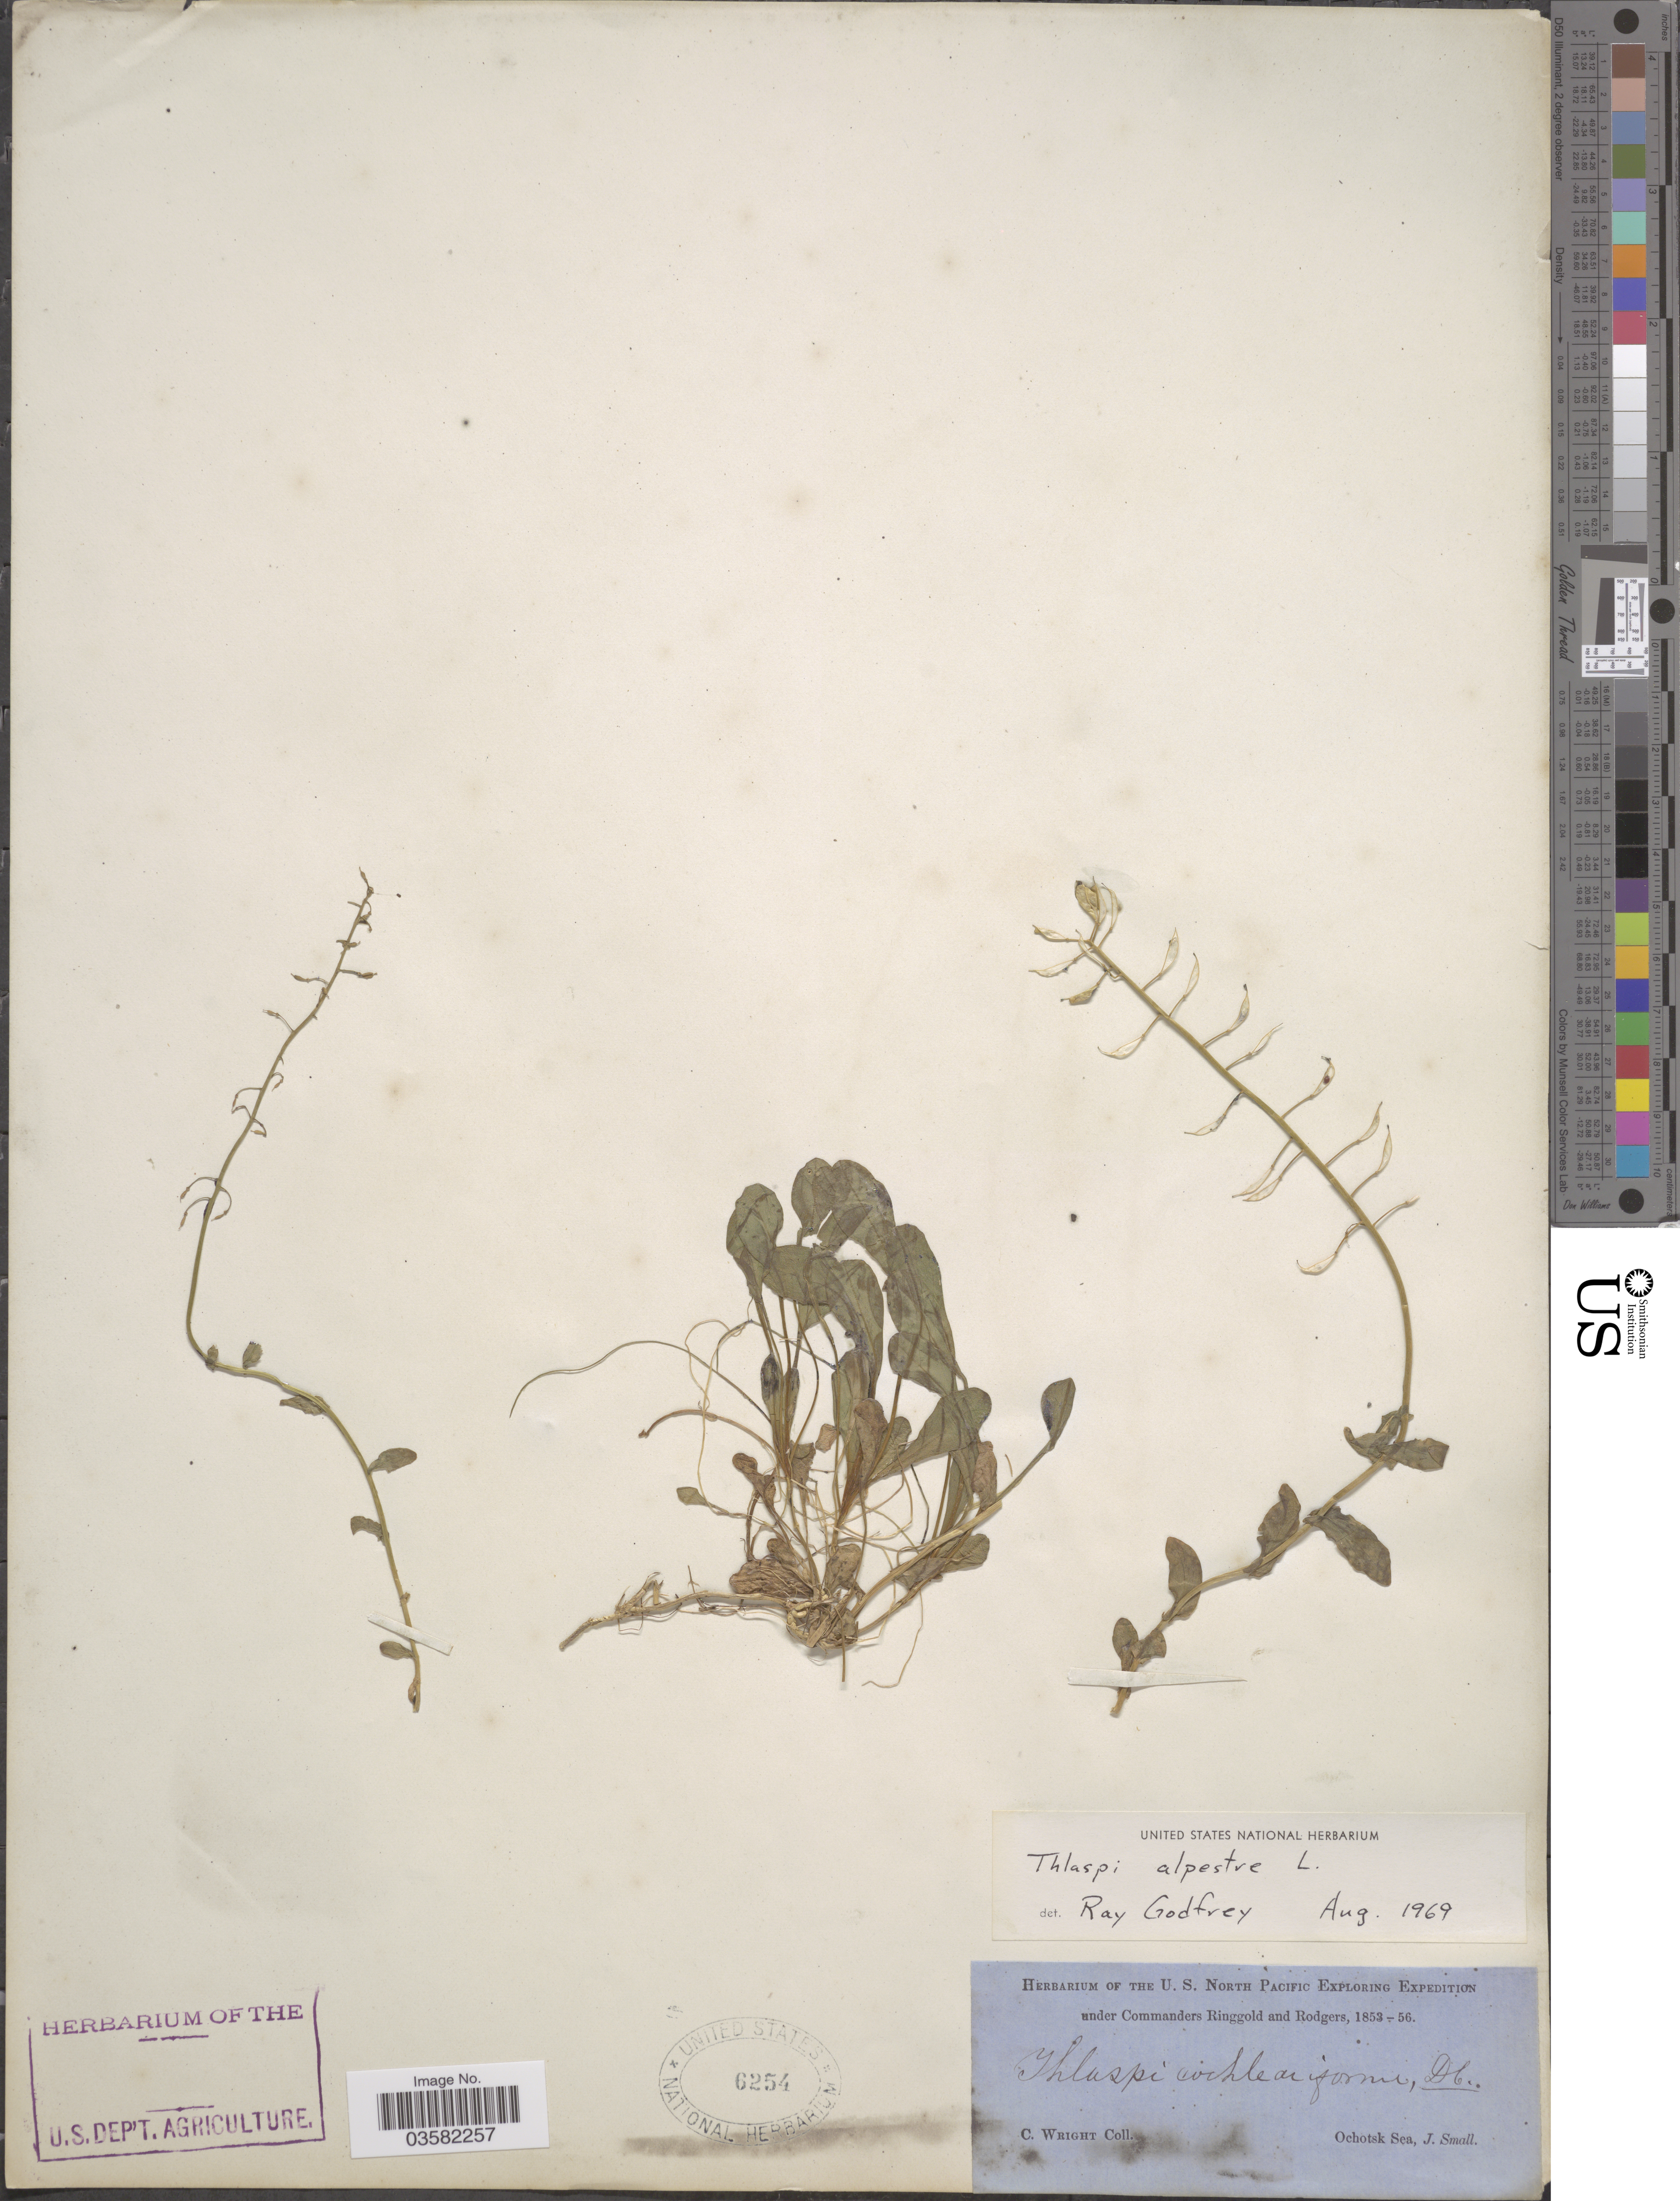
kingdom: Plantae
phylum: Tracheophyta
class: Magnoliopsida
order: Brassicales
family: Brassicaceae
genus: Thlaspi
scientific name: Thlaspi alpestre L. nom. illeg.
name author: L.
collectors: C. Wright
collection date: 1853/1856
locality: Ochotsk Sea.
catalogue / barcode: US 6254